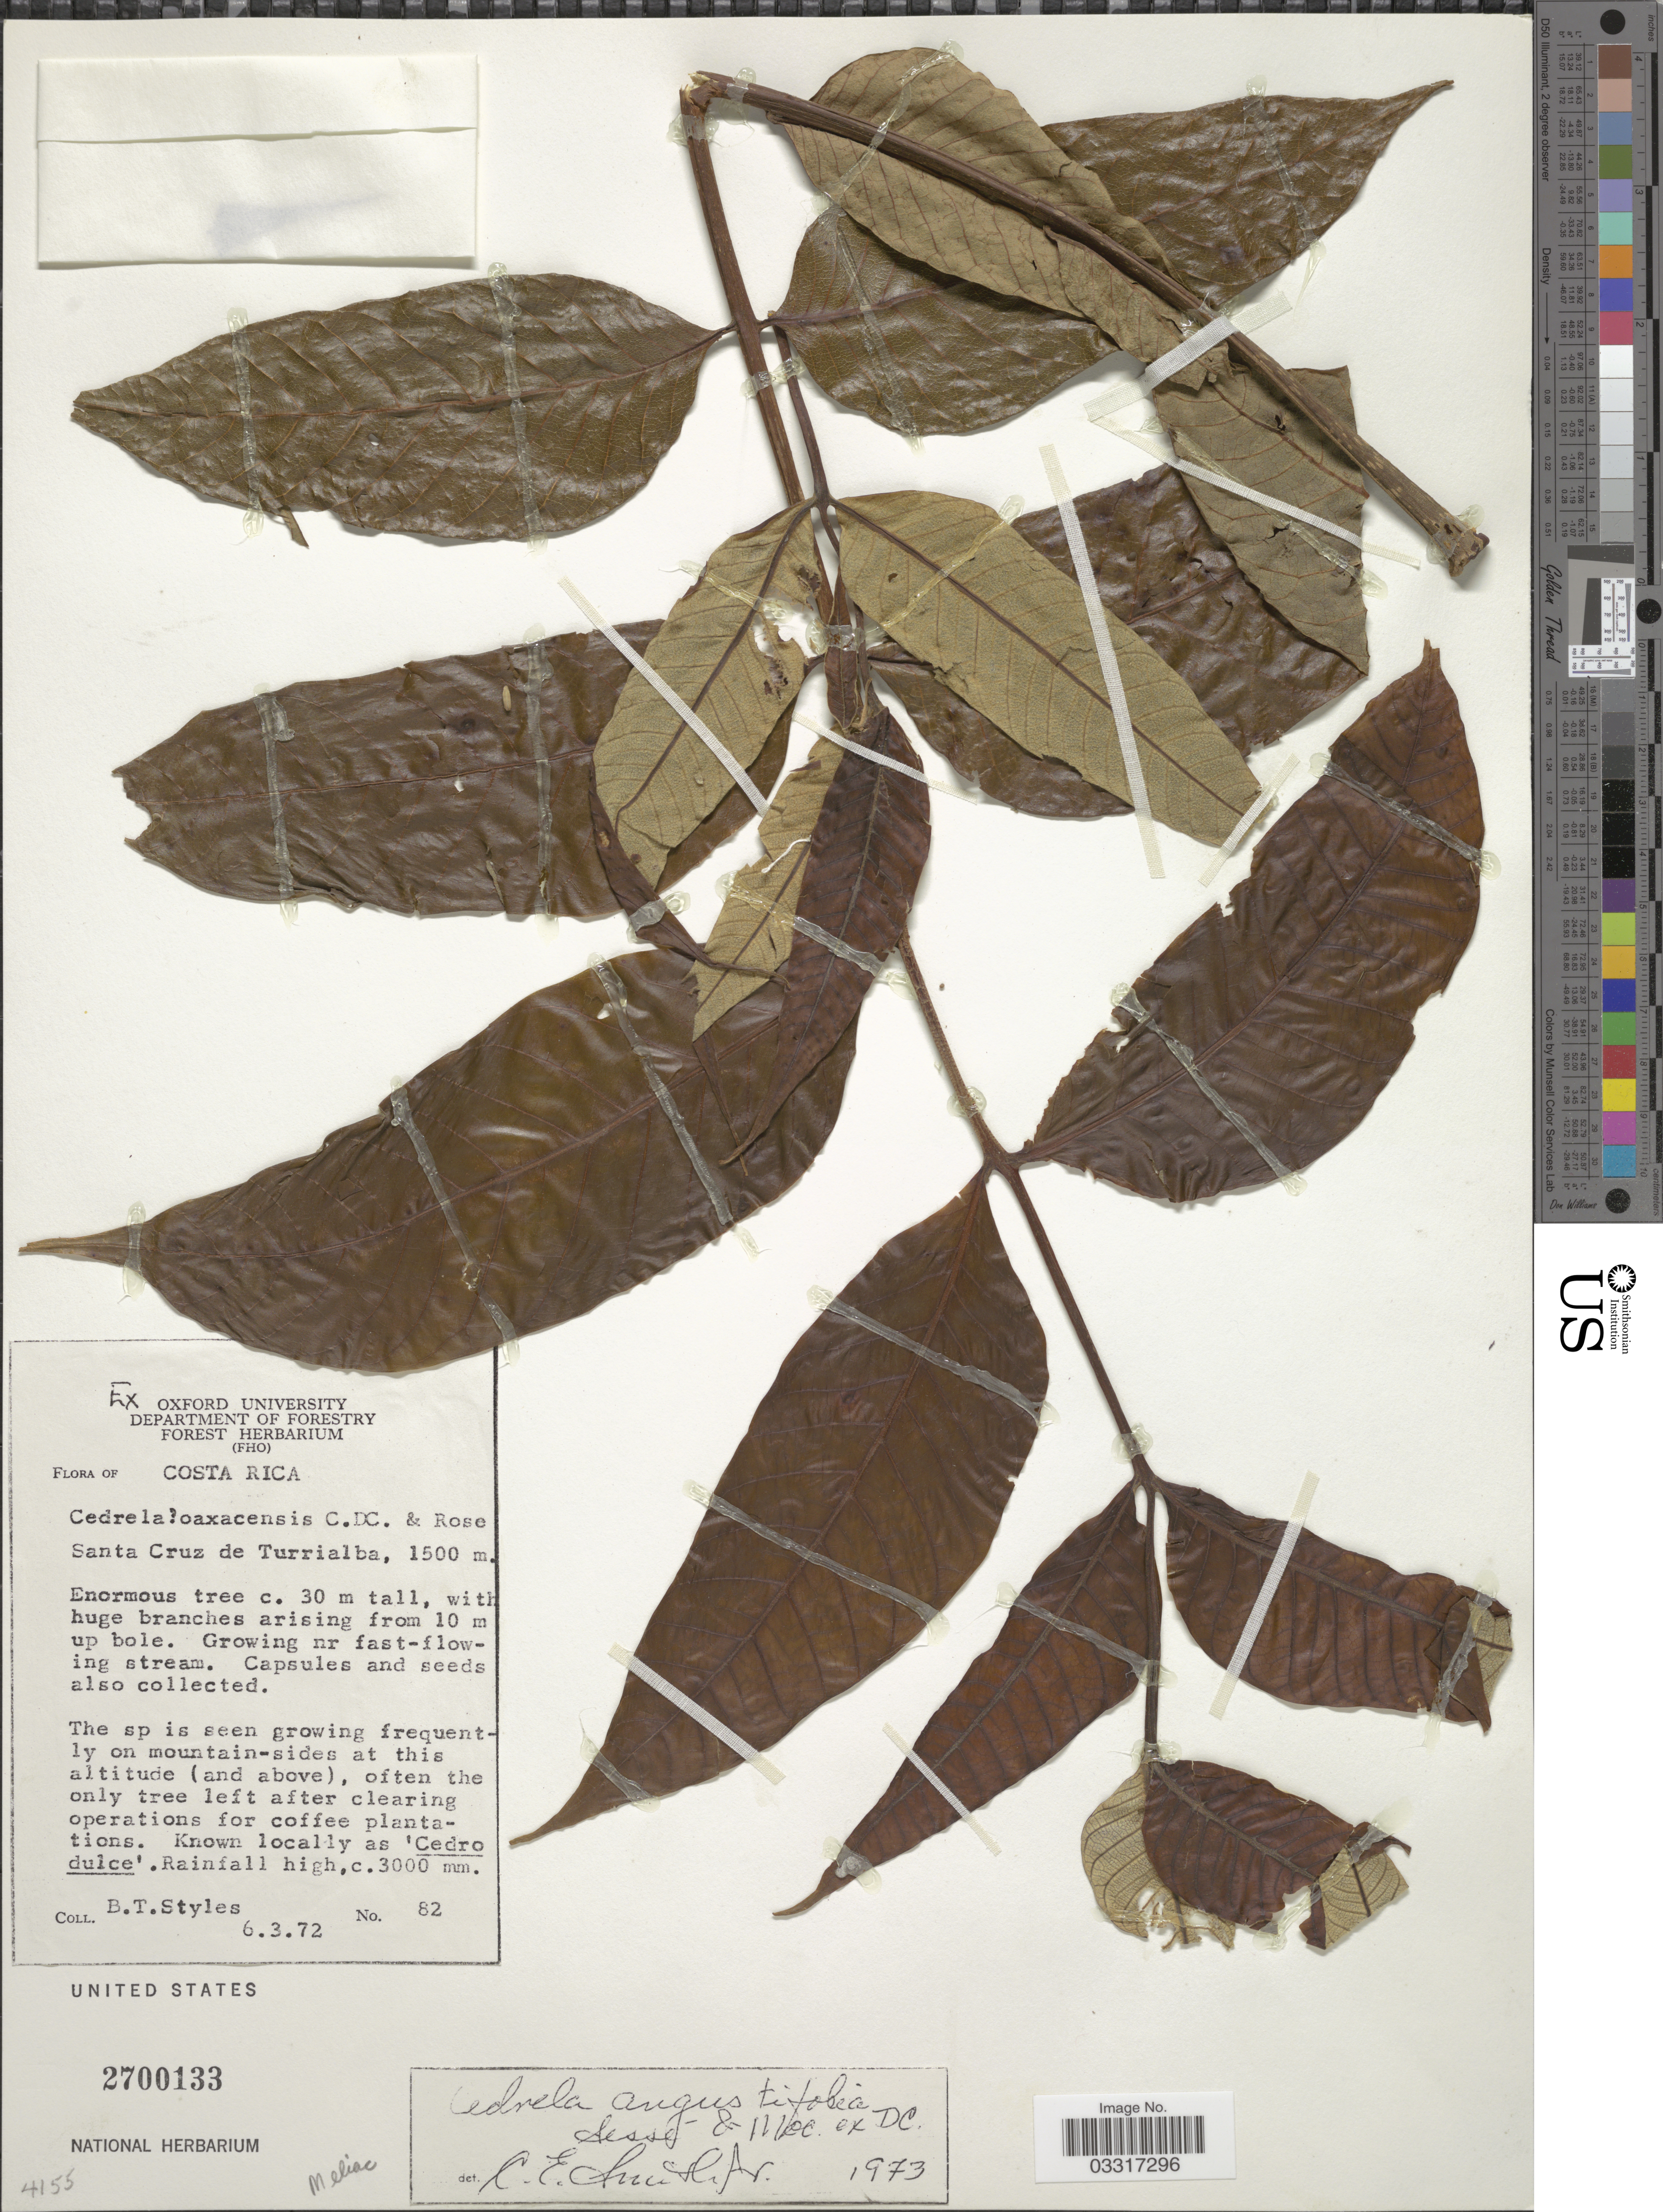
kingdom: Plantae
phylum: Tracheophyta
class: Magnoliopsida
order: Sapindales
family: Meliaceae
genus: Cedrela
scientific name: Cedrela angustifolia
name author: DC.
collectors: B. T. Styles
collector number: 82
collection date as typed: Transcribed d/m/y: 6/3/72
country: Costa Rica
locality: Santa Cruz de Turrialba.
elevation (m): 1500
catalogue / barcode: US 2700133